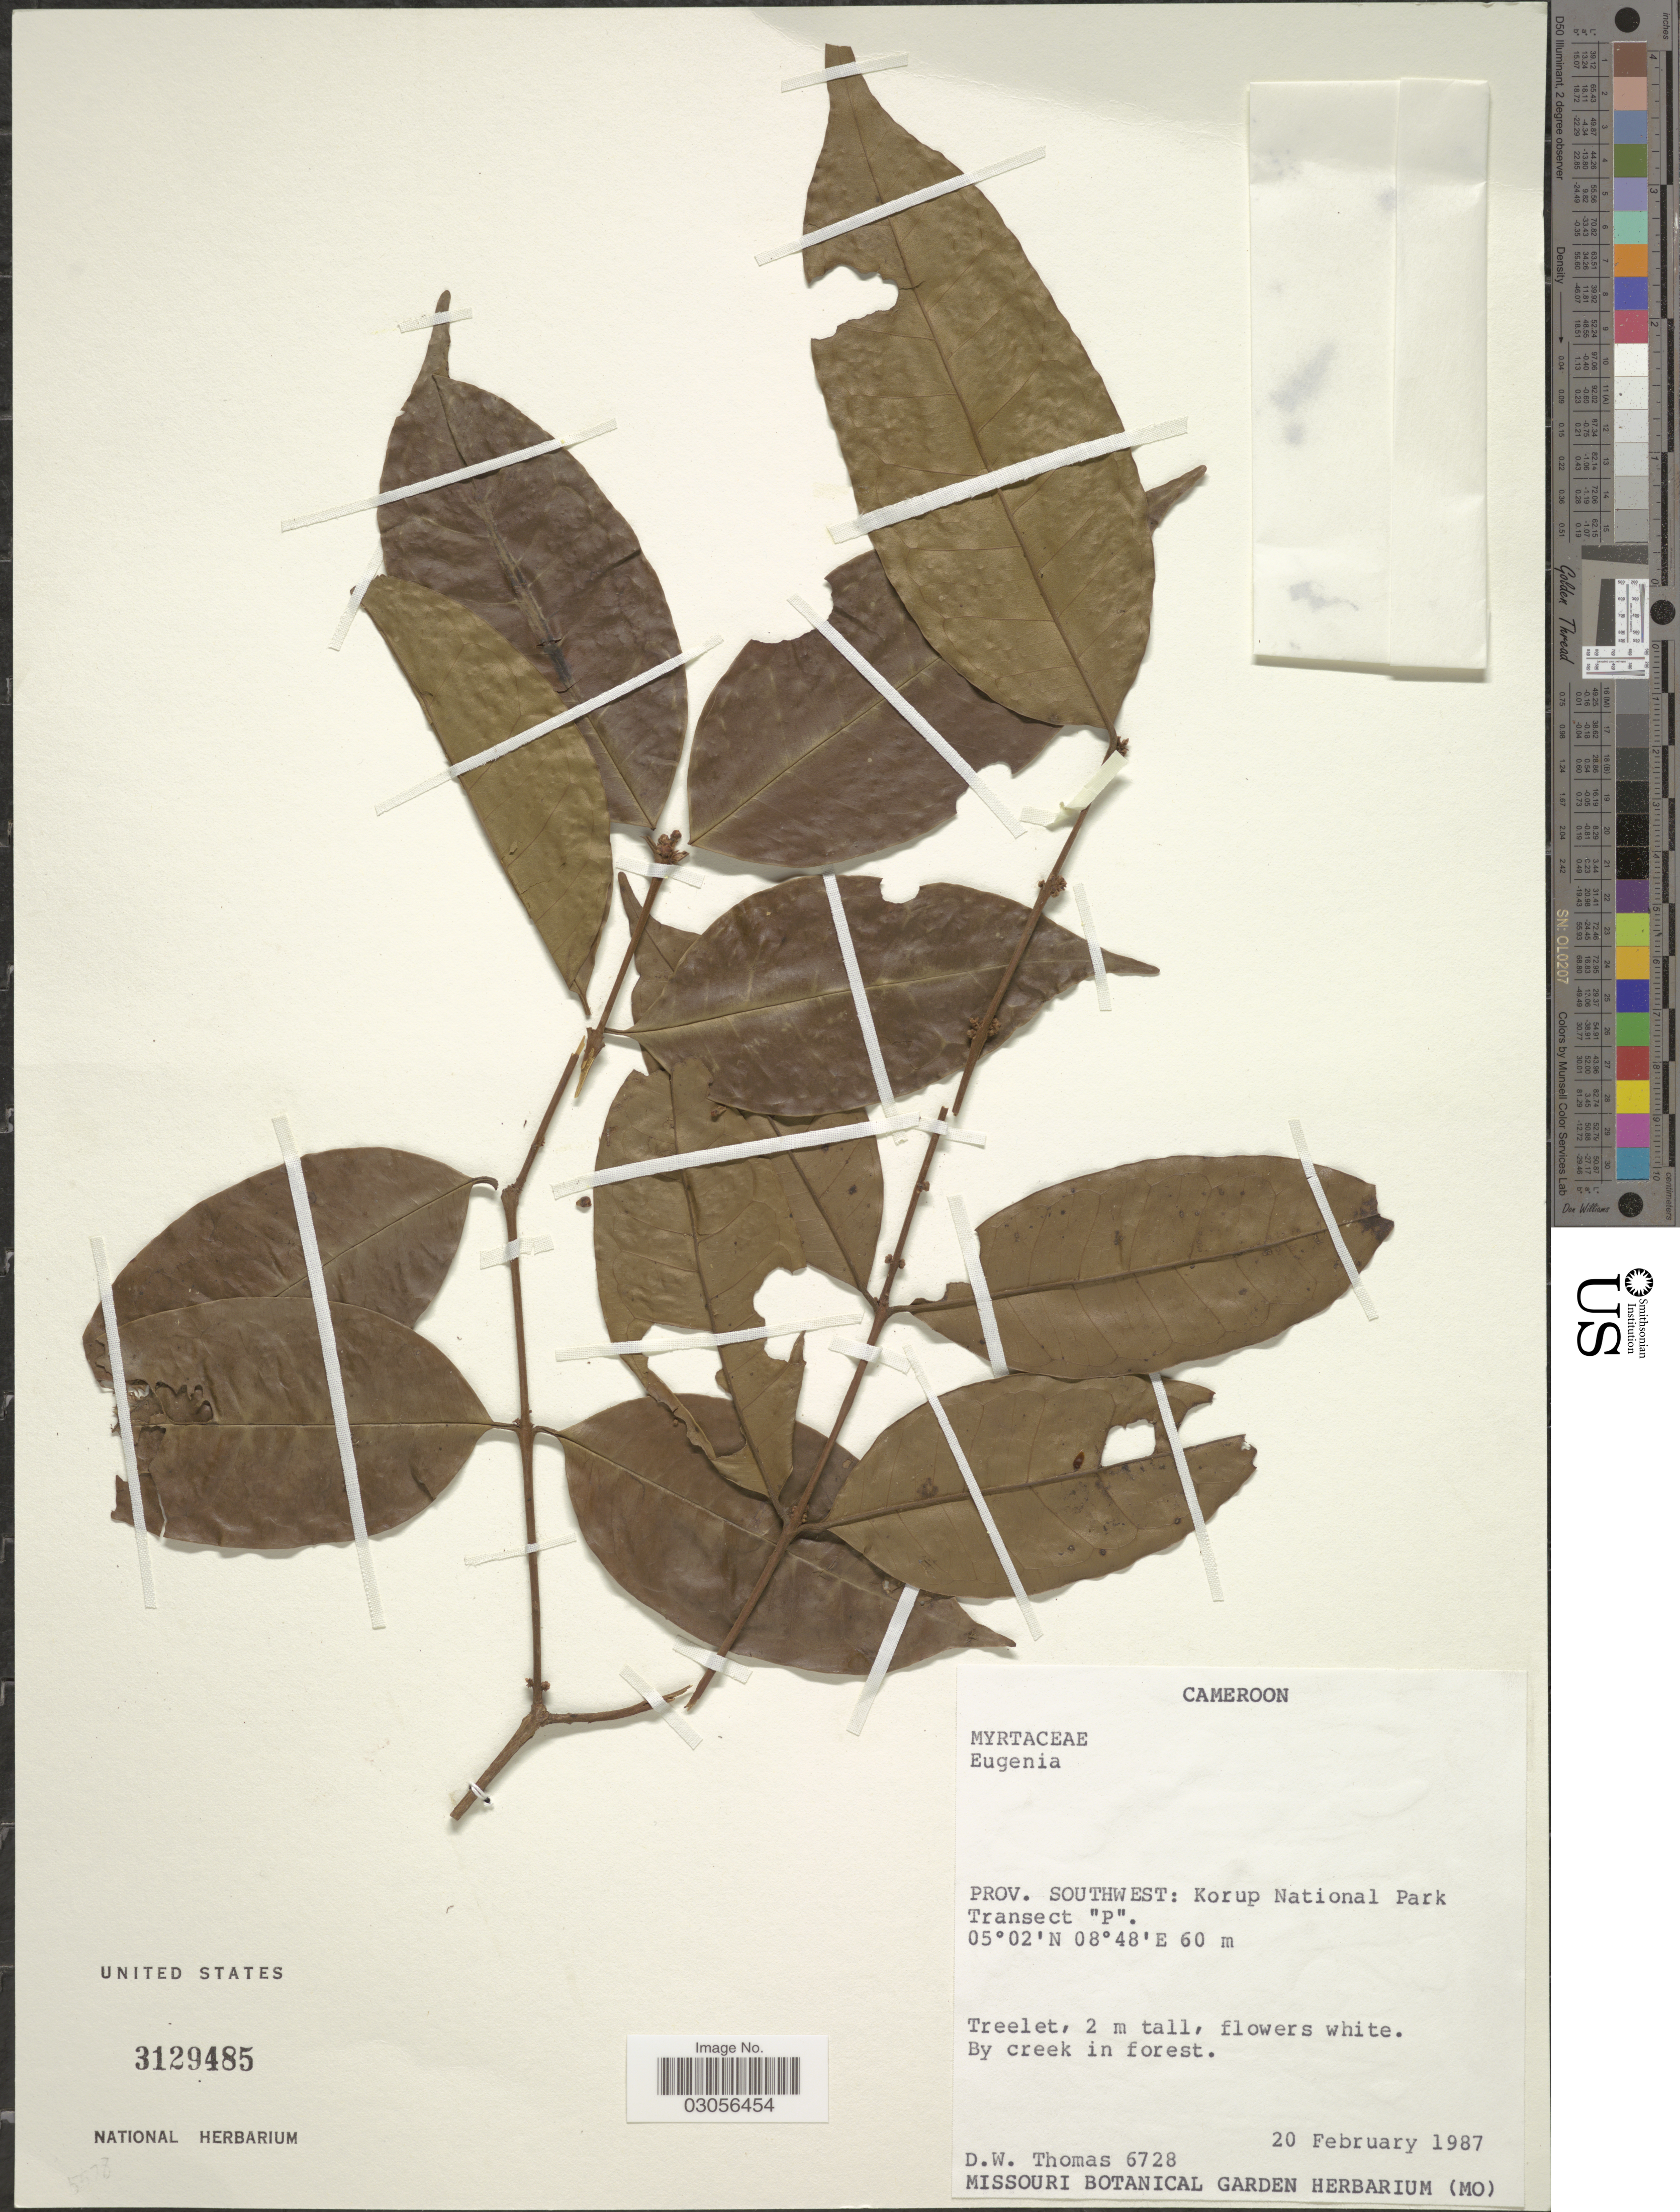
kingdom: Plantae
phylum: Tracheophyta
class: Magnoliopsida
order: Myrtales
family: Myrtaceae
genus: Eugenia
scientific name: Eugenia calophylloides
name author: DC.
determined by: Gereau, R. E.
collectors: D. W. Thomas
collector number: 6728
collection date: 1987-02-20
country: Cameroon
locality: Prov. Southwest: Korup National Park Transect "P".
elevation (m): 60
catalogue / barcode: US 3129485